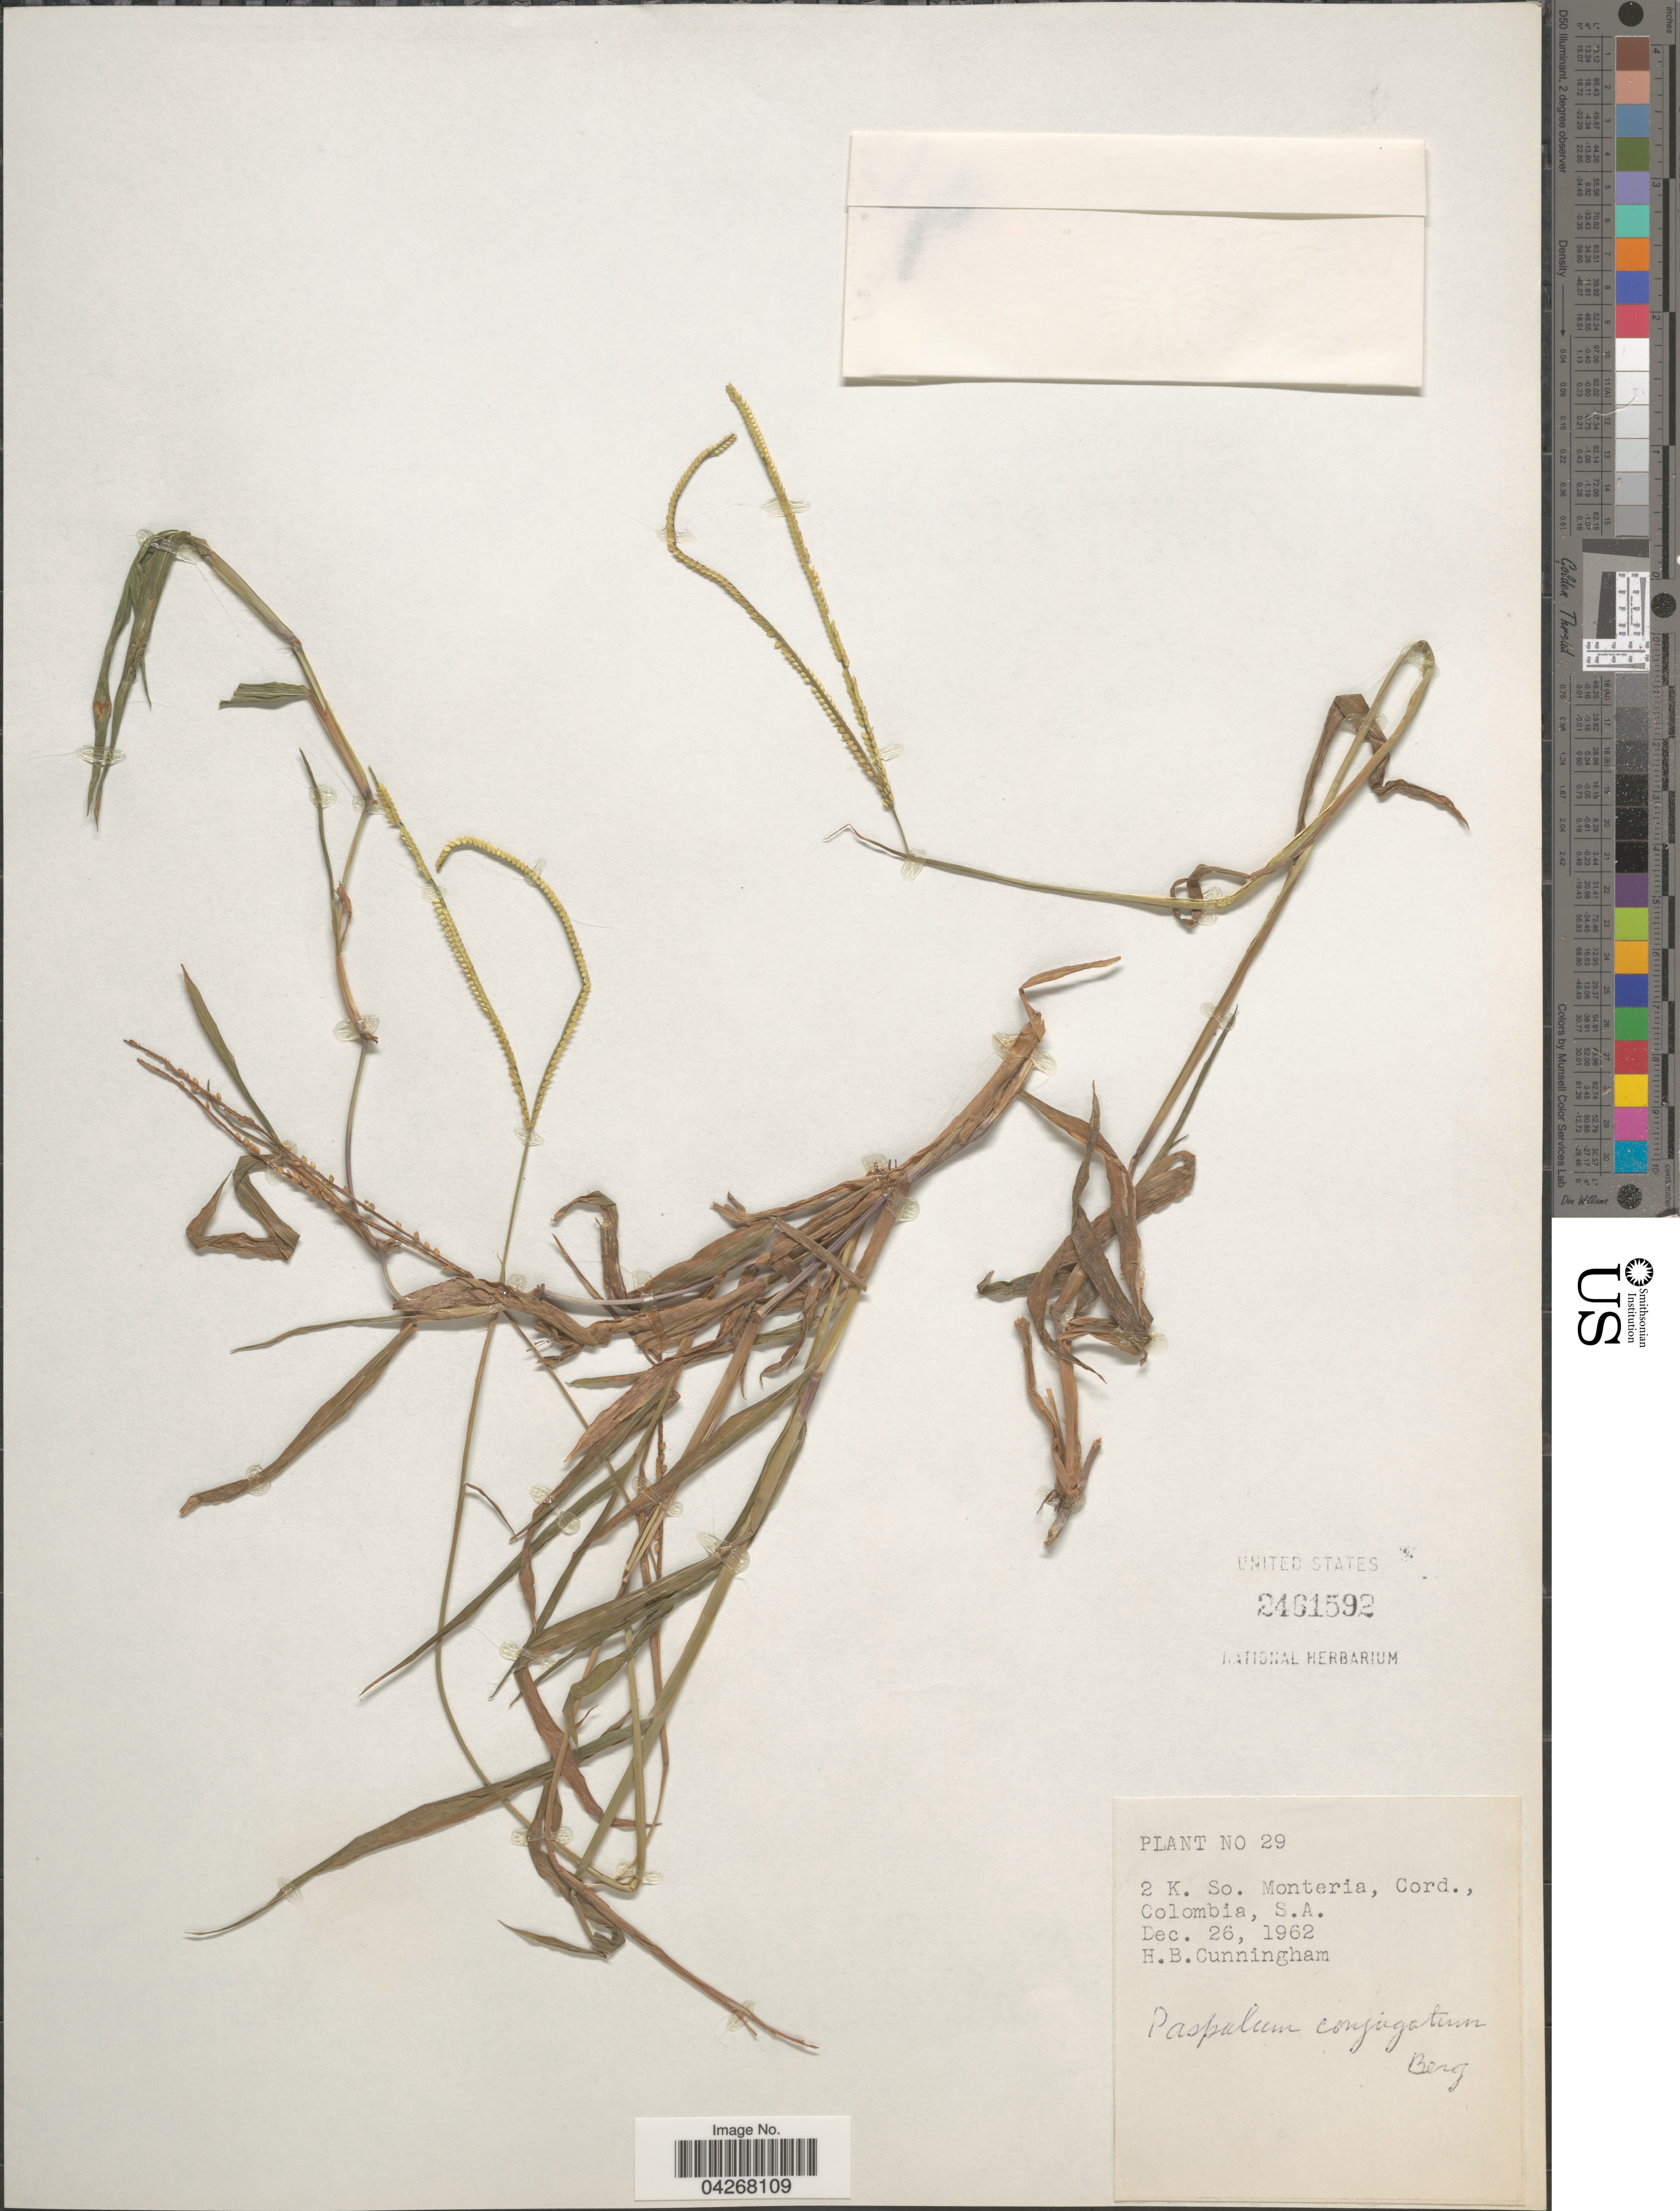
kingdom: Plantae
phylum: Tracheophyta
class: Liliopsida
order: Poales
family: Poaceae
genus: Paspalum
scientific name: Paspalum conjugatum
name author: P.J. Bergius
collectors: H. Cunningham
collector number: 29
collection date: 1962-12-26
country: Colombia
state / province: Córdoba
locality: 2 K. So. Monteria.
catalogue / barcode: US 2461592